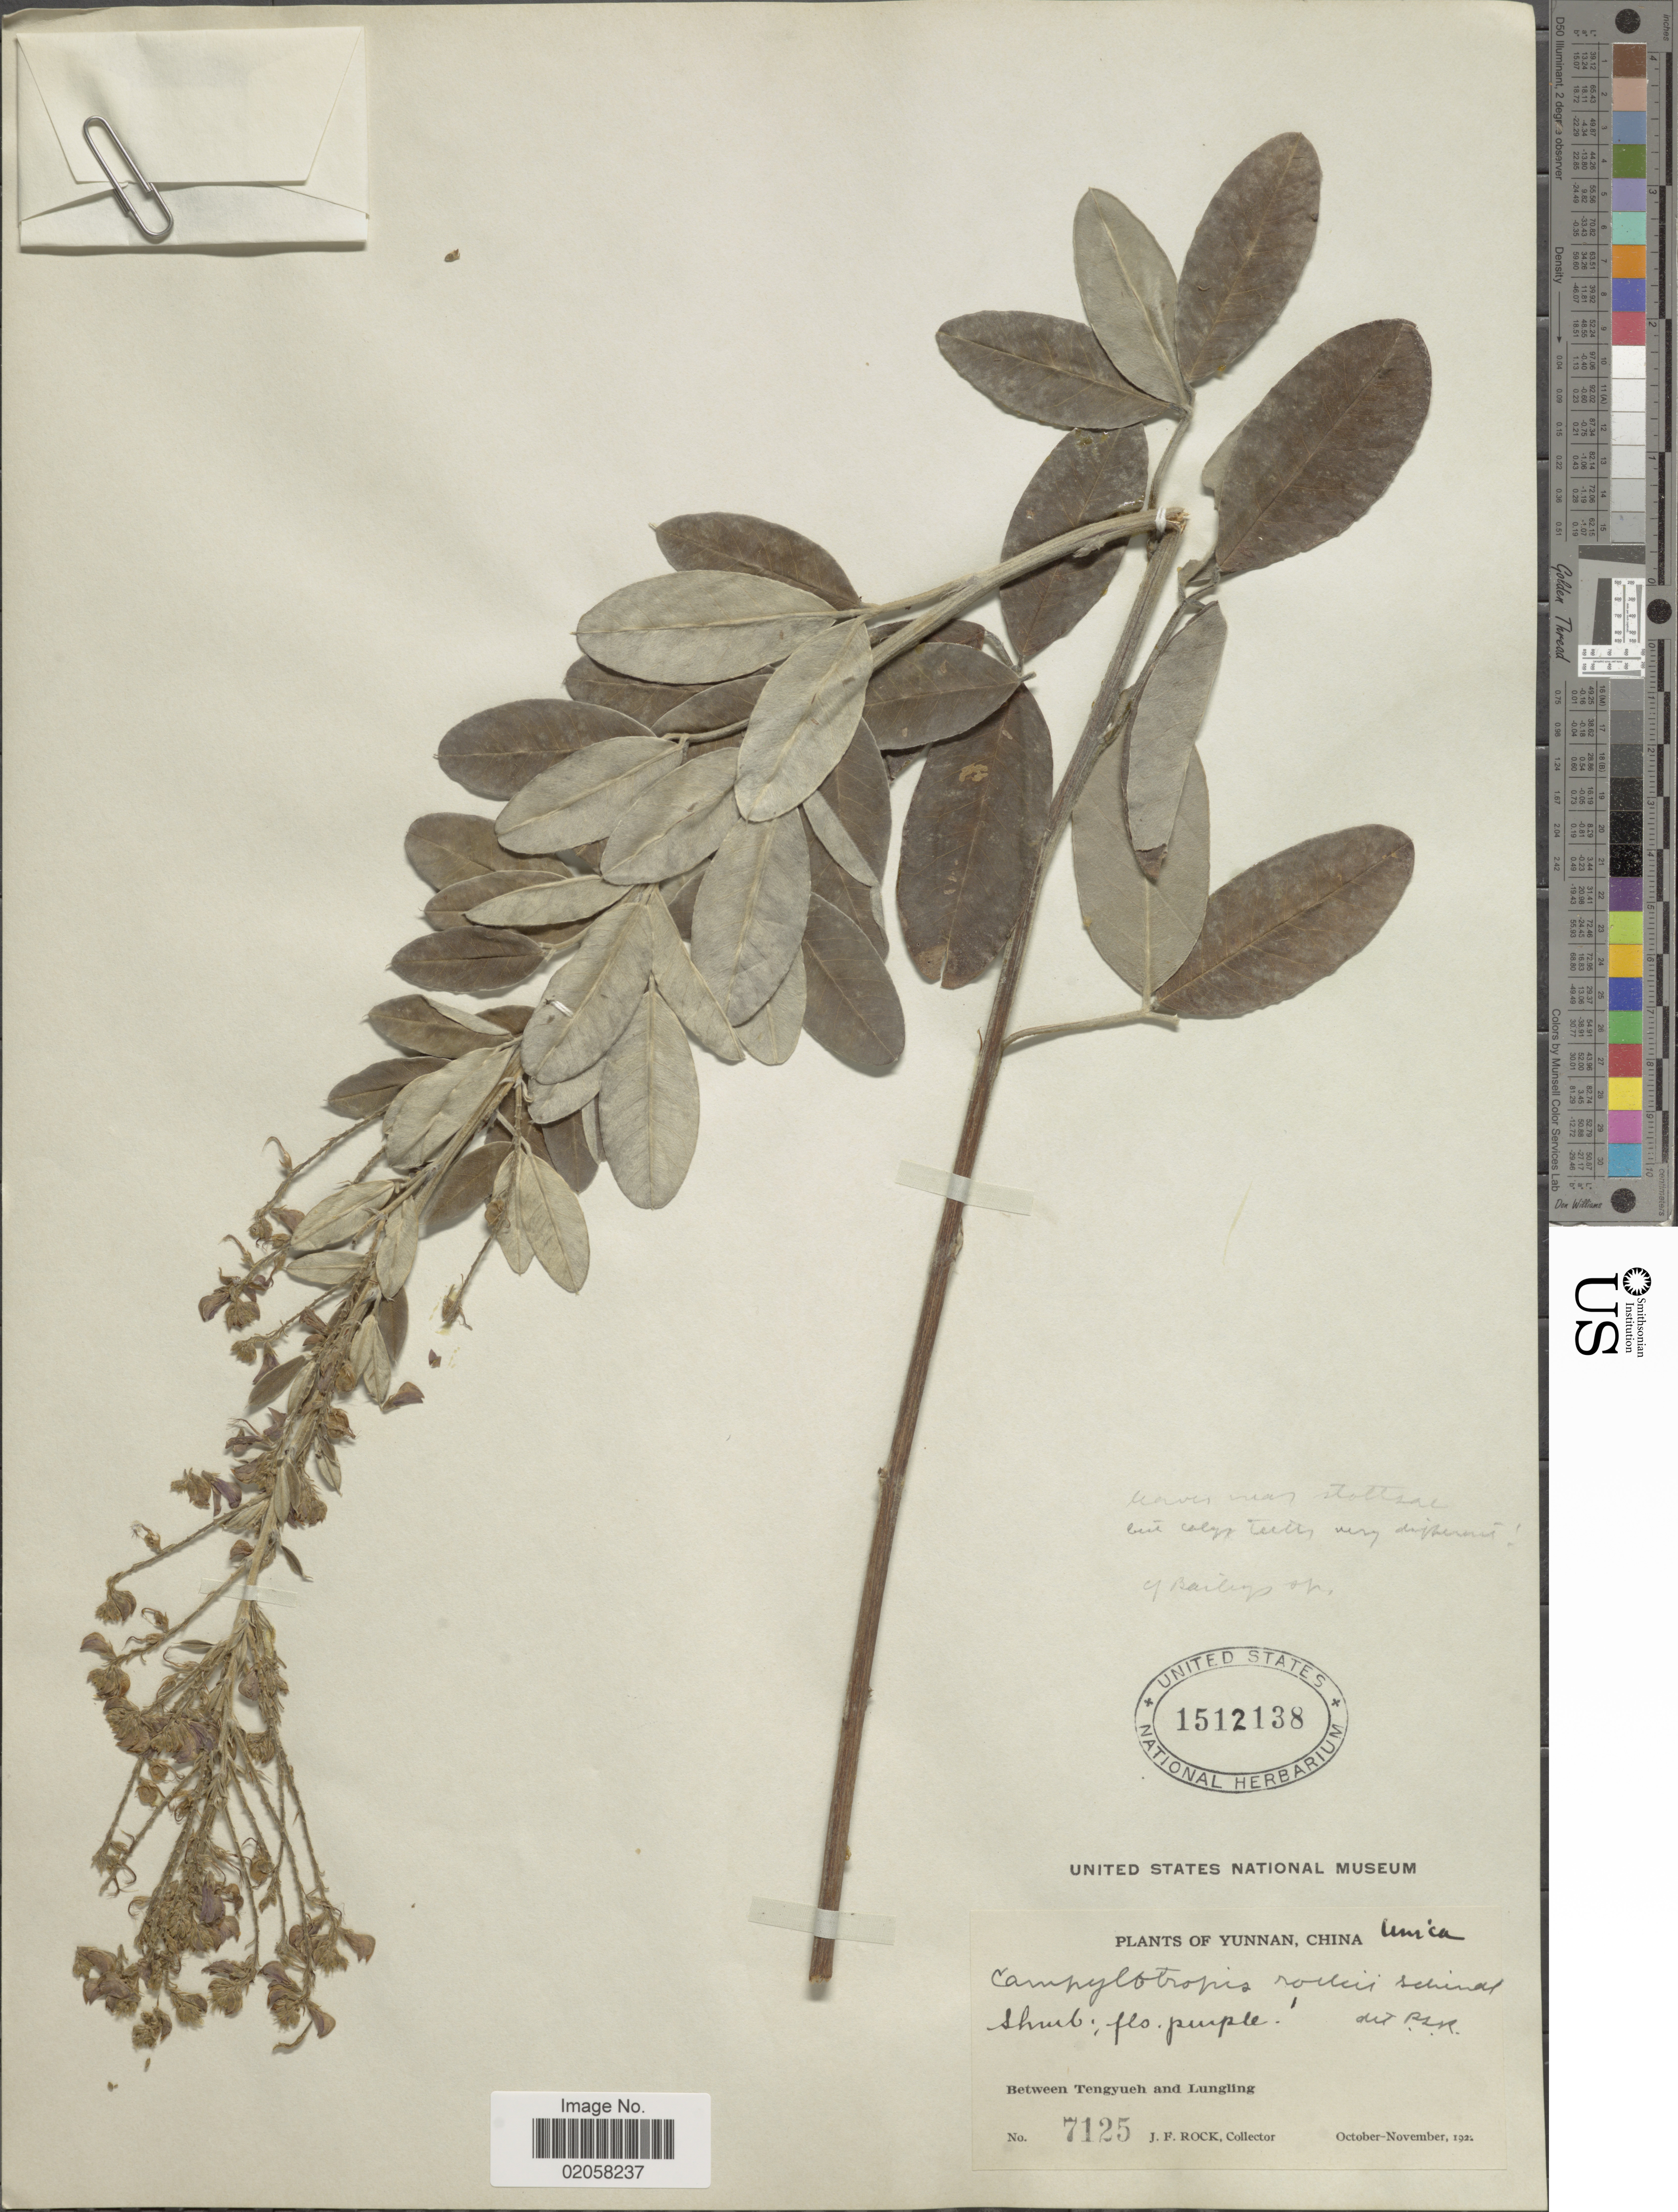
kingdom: Plantae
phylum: Tracheophyta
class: Magnoliopsida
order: Fabales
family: Fabaceae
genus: Campylotropis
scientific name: Campylotropis rockii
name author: Schindl.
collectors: J. Rock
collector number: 7125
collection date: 1922-10/1922-11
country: China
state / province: Yunnan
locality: Between Tengyueh and Lungling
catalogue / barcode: US 1512138